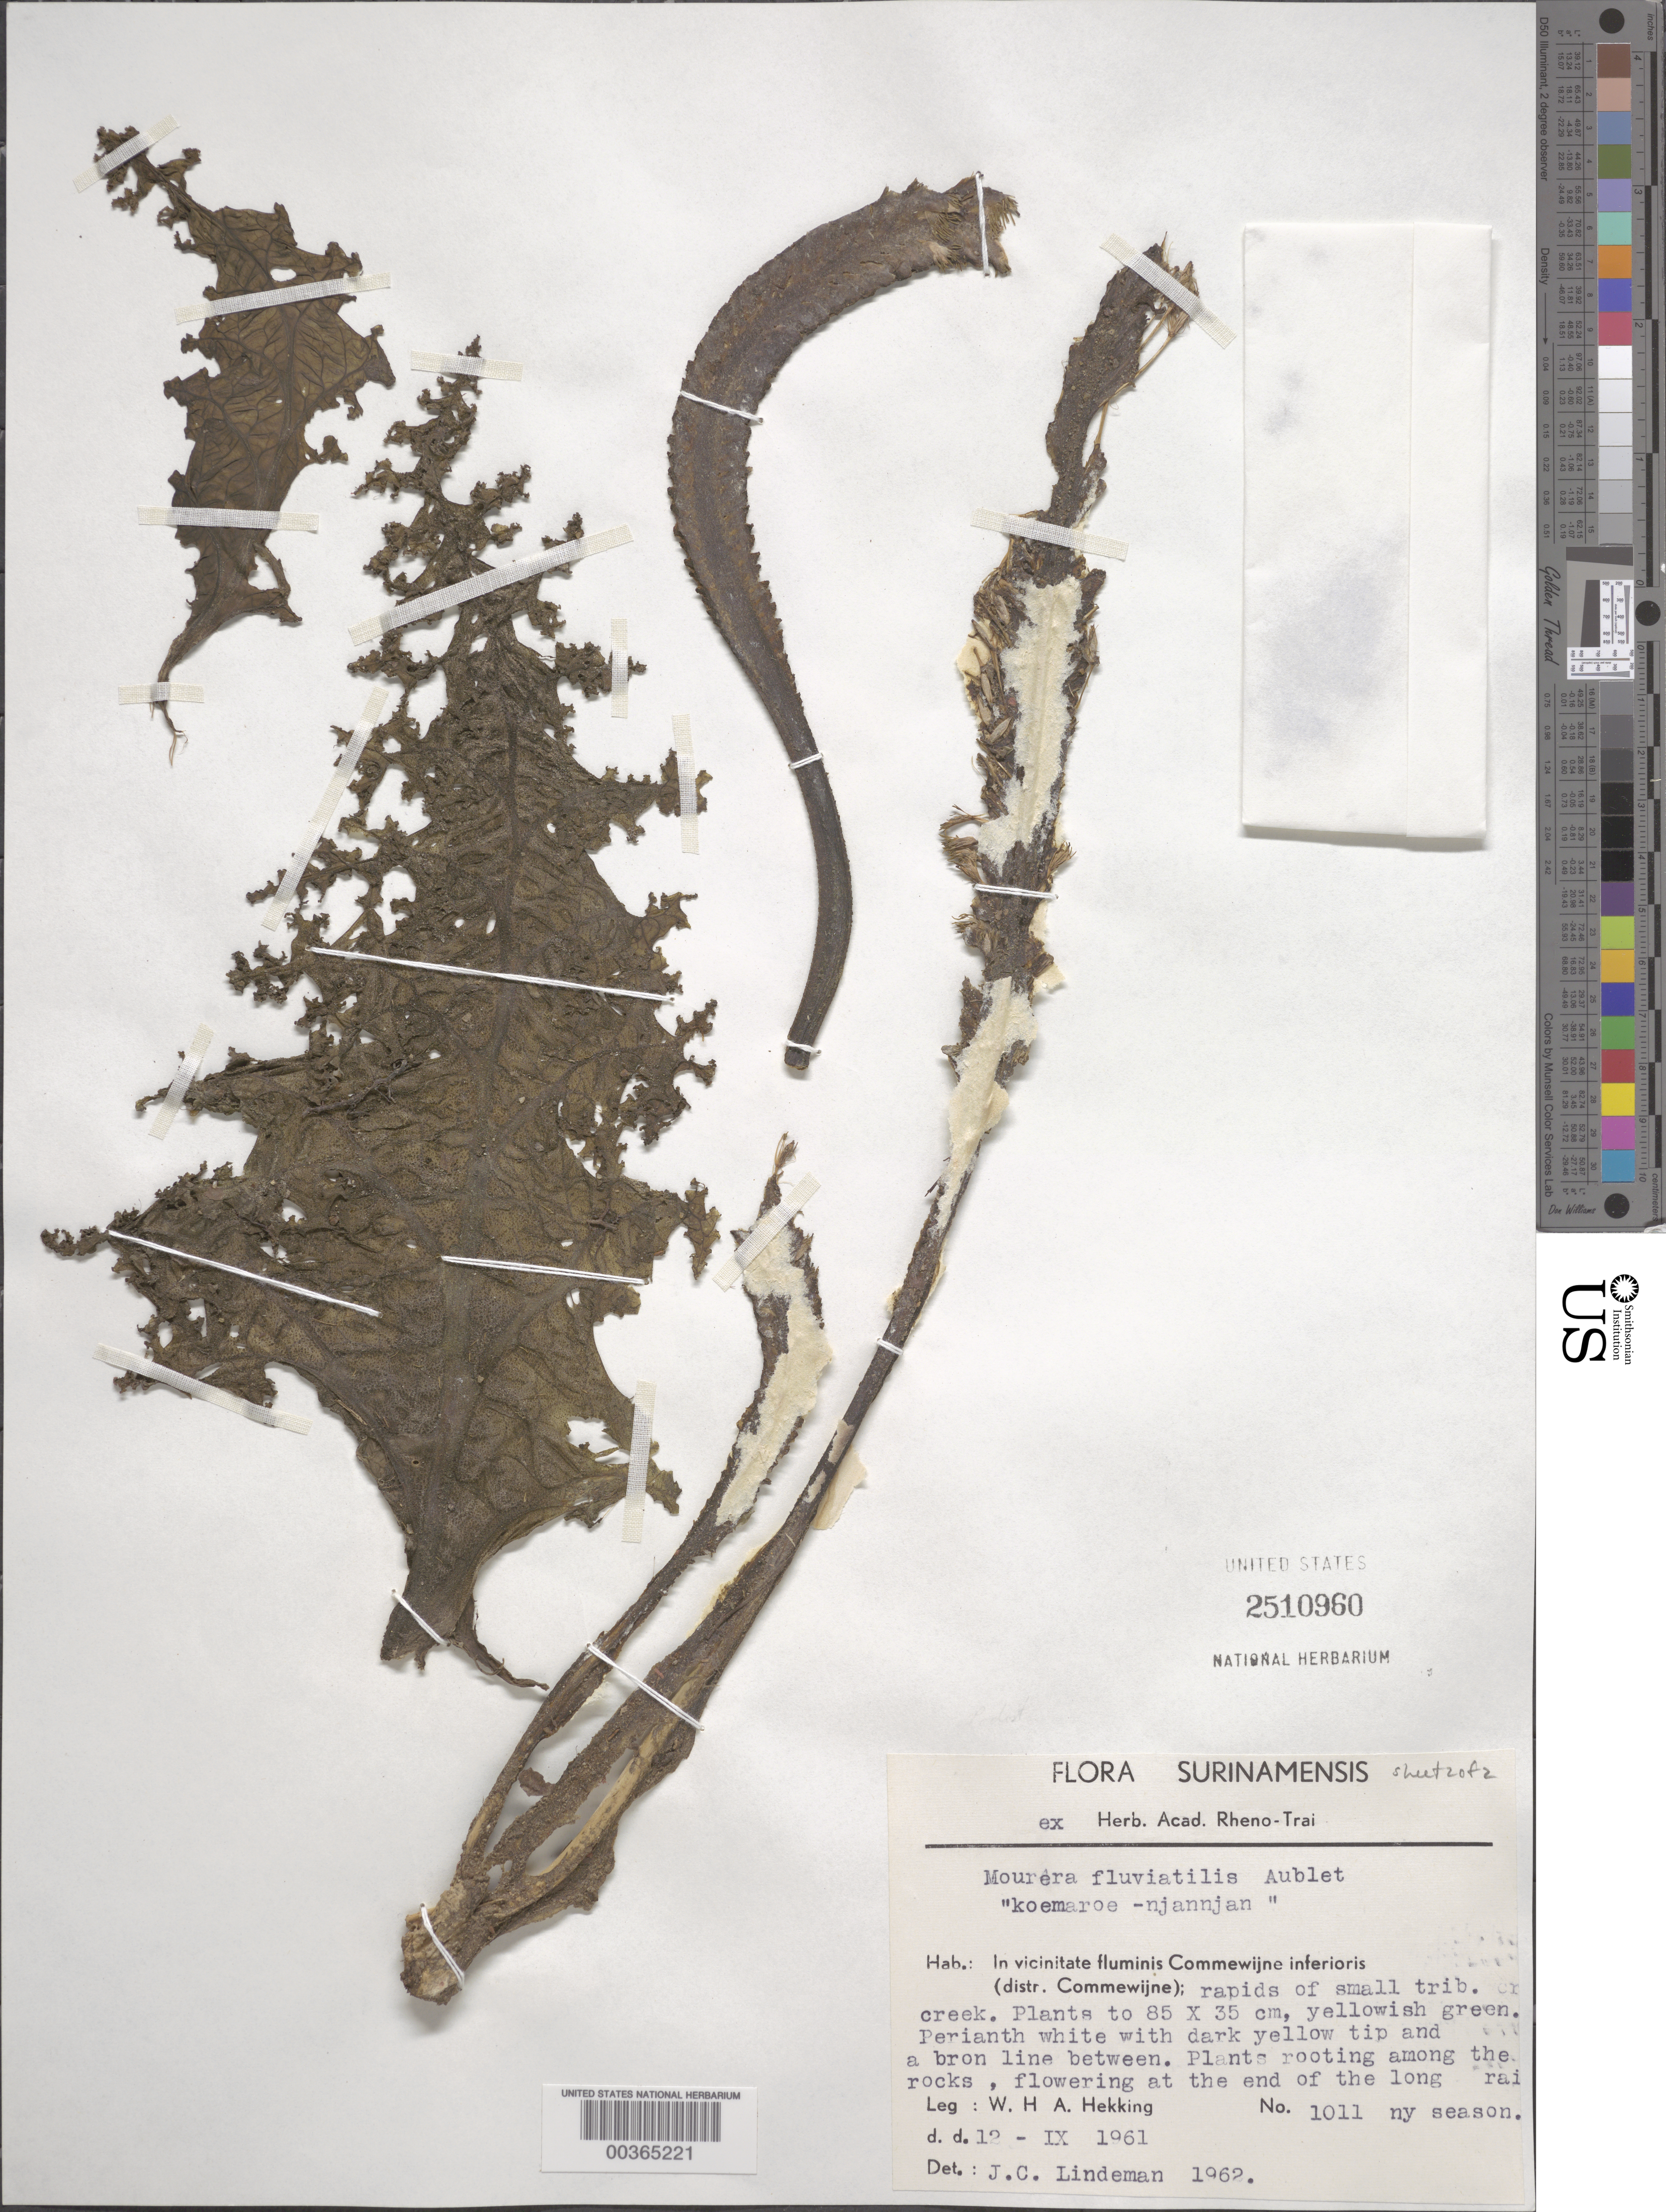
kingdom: Plantae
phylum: Tracheophyta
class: Magnoliopsida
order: Malpighiales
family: Podostemaceae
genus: Mourera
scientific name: Mourera fluviatilis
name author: Aubl.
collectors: W. H. A. Hekking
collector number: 1011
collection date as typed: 12 Dec 1961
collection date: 1961-12-12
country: Suriname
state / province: Commewijne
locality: Commewijne river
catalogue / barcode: US 2510960